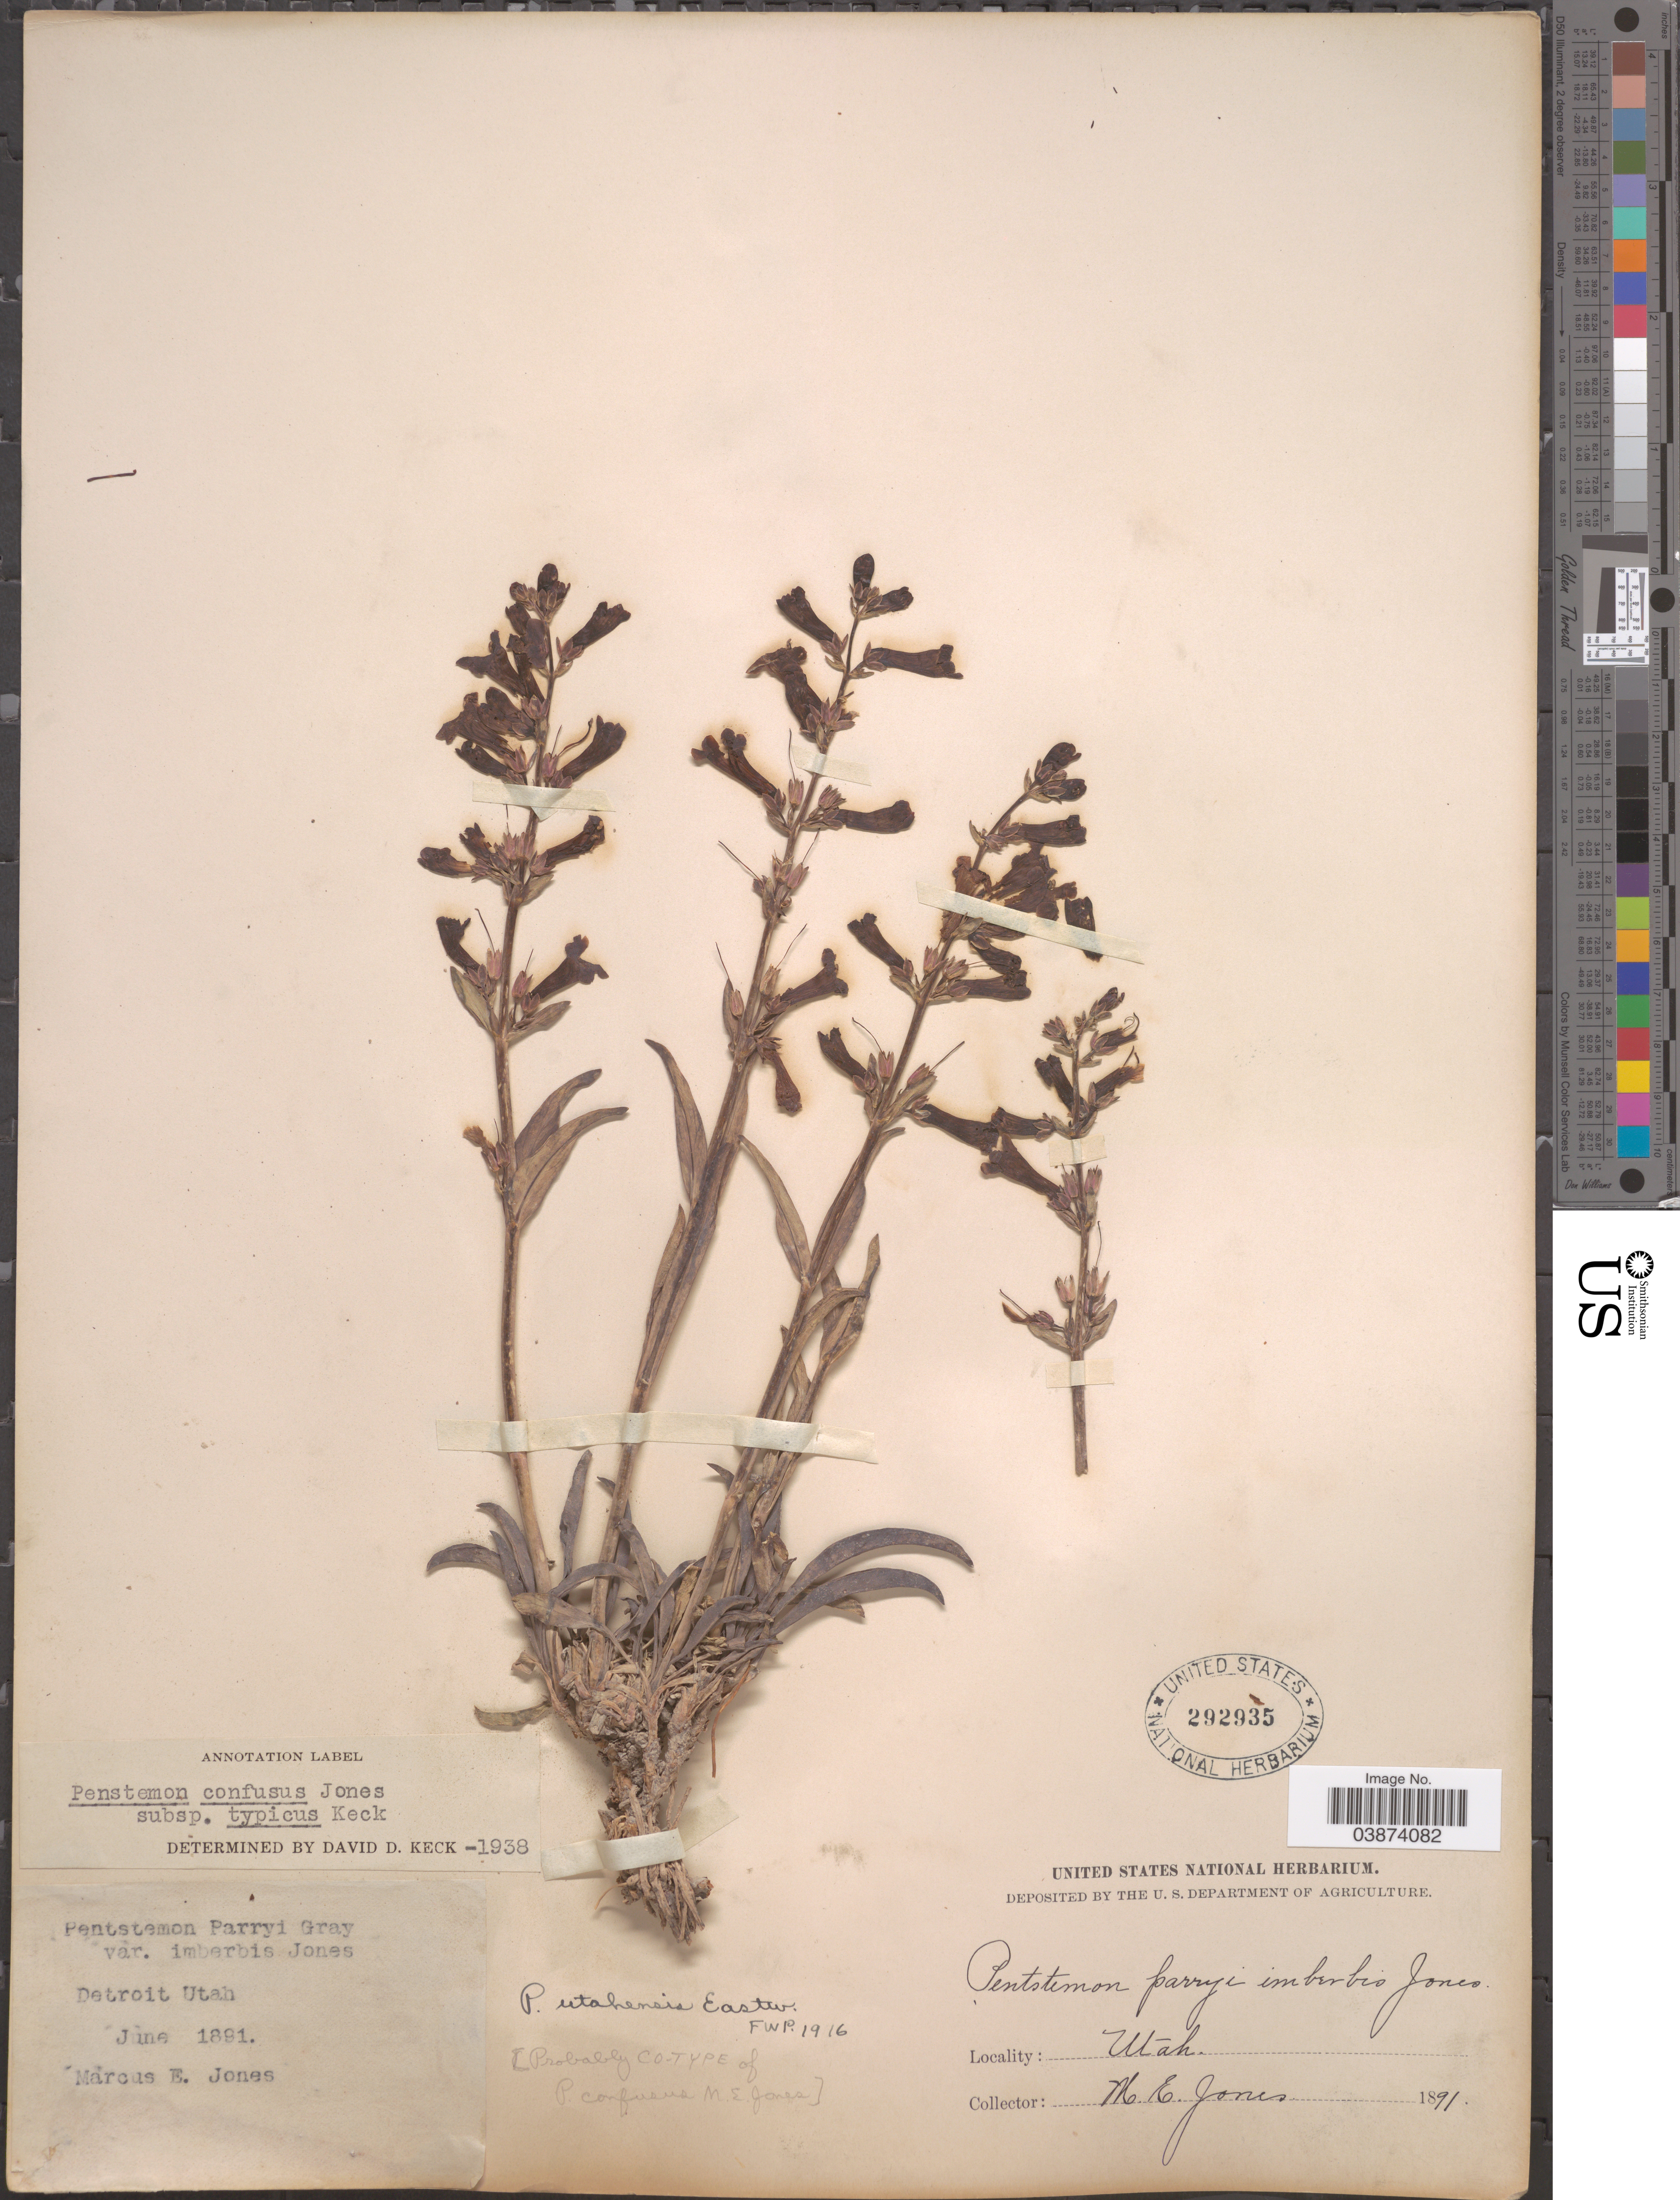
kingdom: Plantae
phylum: Tracheophyta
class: Magnoliopsida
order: Lamiales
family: Plantaginaceae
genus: Penstemon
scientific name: Penstemon confusus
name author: M.E. Jones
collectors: M. E. Jones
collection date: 1891-06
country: United States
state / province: Utah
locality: Detroit Utah.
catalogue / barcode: US 292935